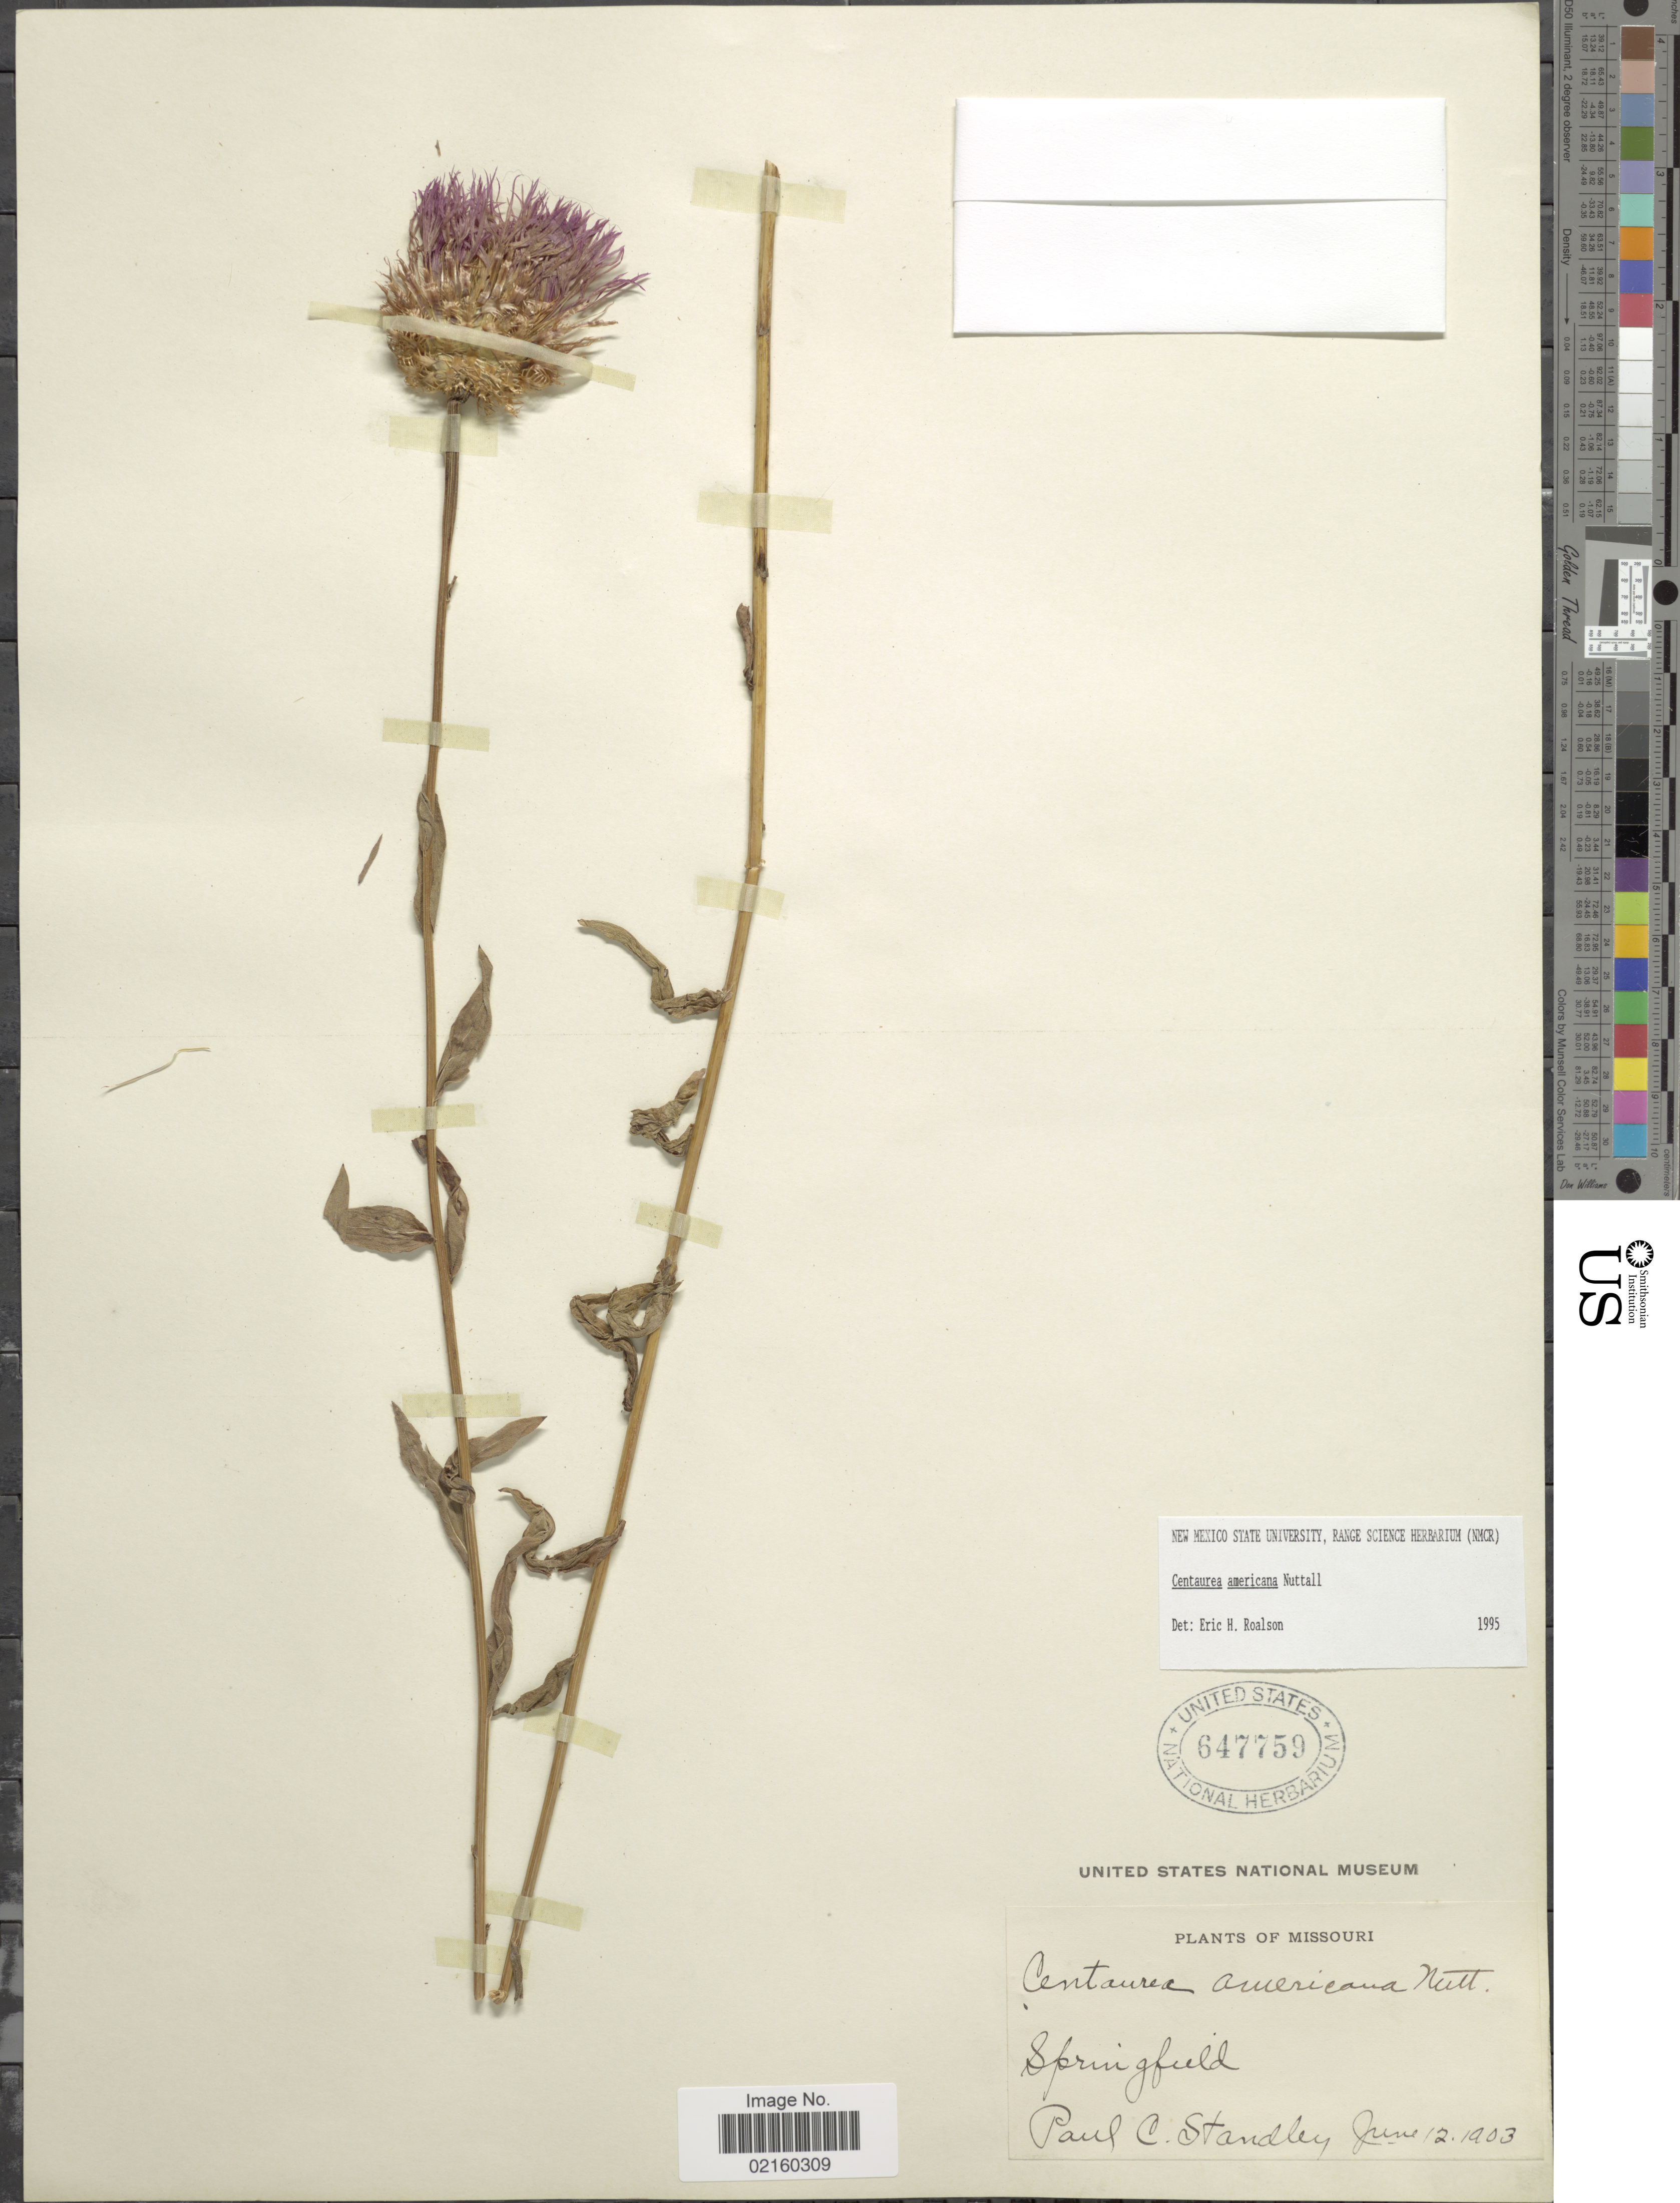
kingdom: Plantae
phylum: Tracheophyta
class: Magnoliopsida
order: Asterales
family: Asteraceae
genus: Plectocephalus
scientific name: Plectocephalus americanus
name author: (Nutt.) D. Don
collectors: P. C. Standley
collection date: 1903-06-12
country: United States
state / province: Missouri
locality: Springfield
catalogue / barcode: US 647759